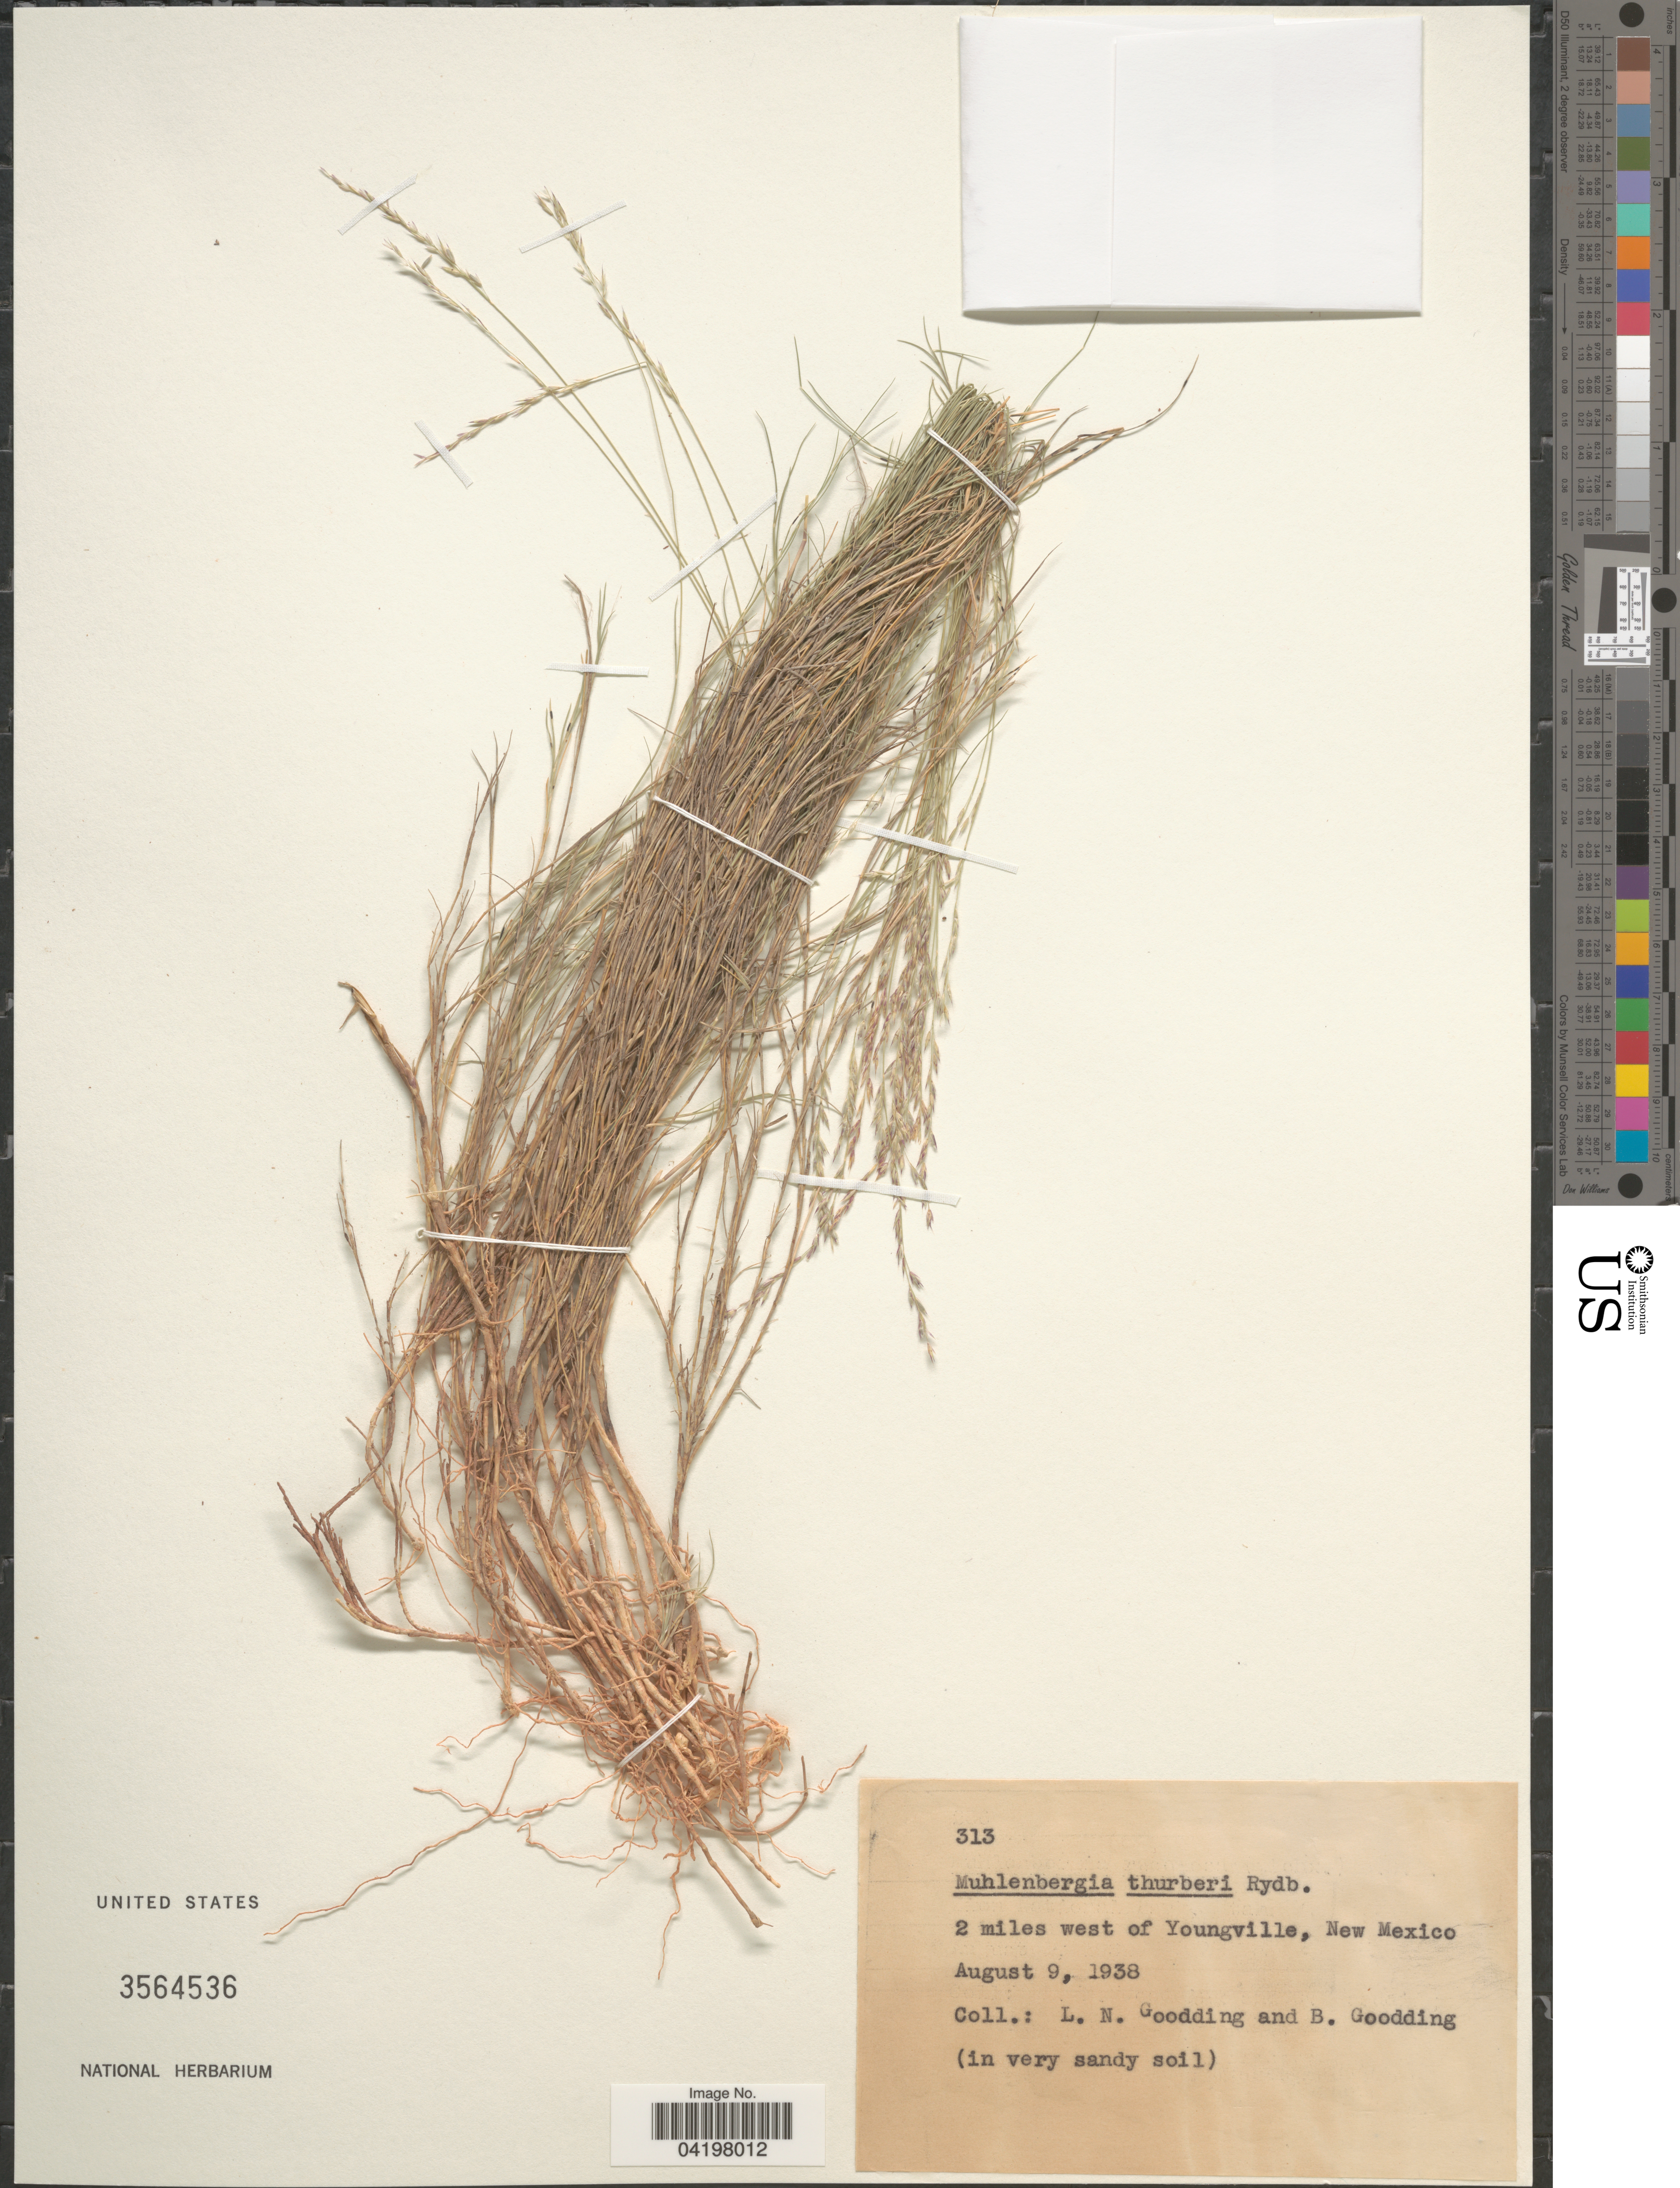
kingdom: Plantae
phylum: Tracheophyta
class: Liliopsida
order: Poales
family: Poaceae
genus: Muhlenbergia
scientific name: Muhlenbergia thurberi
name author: (Scribn.) Rydb.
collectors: L. N. Goodding & B. Goodding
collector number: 313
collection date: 1938-08-09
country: United States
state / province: New Mexico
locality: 2 miles west of Youngville.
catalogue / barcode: US 3564536